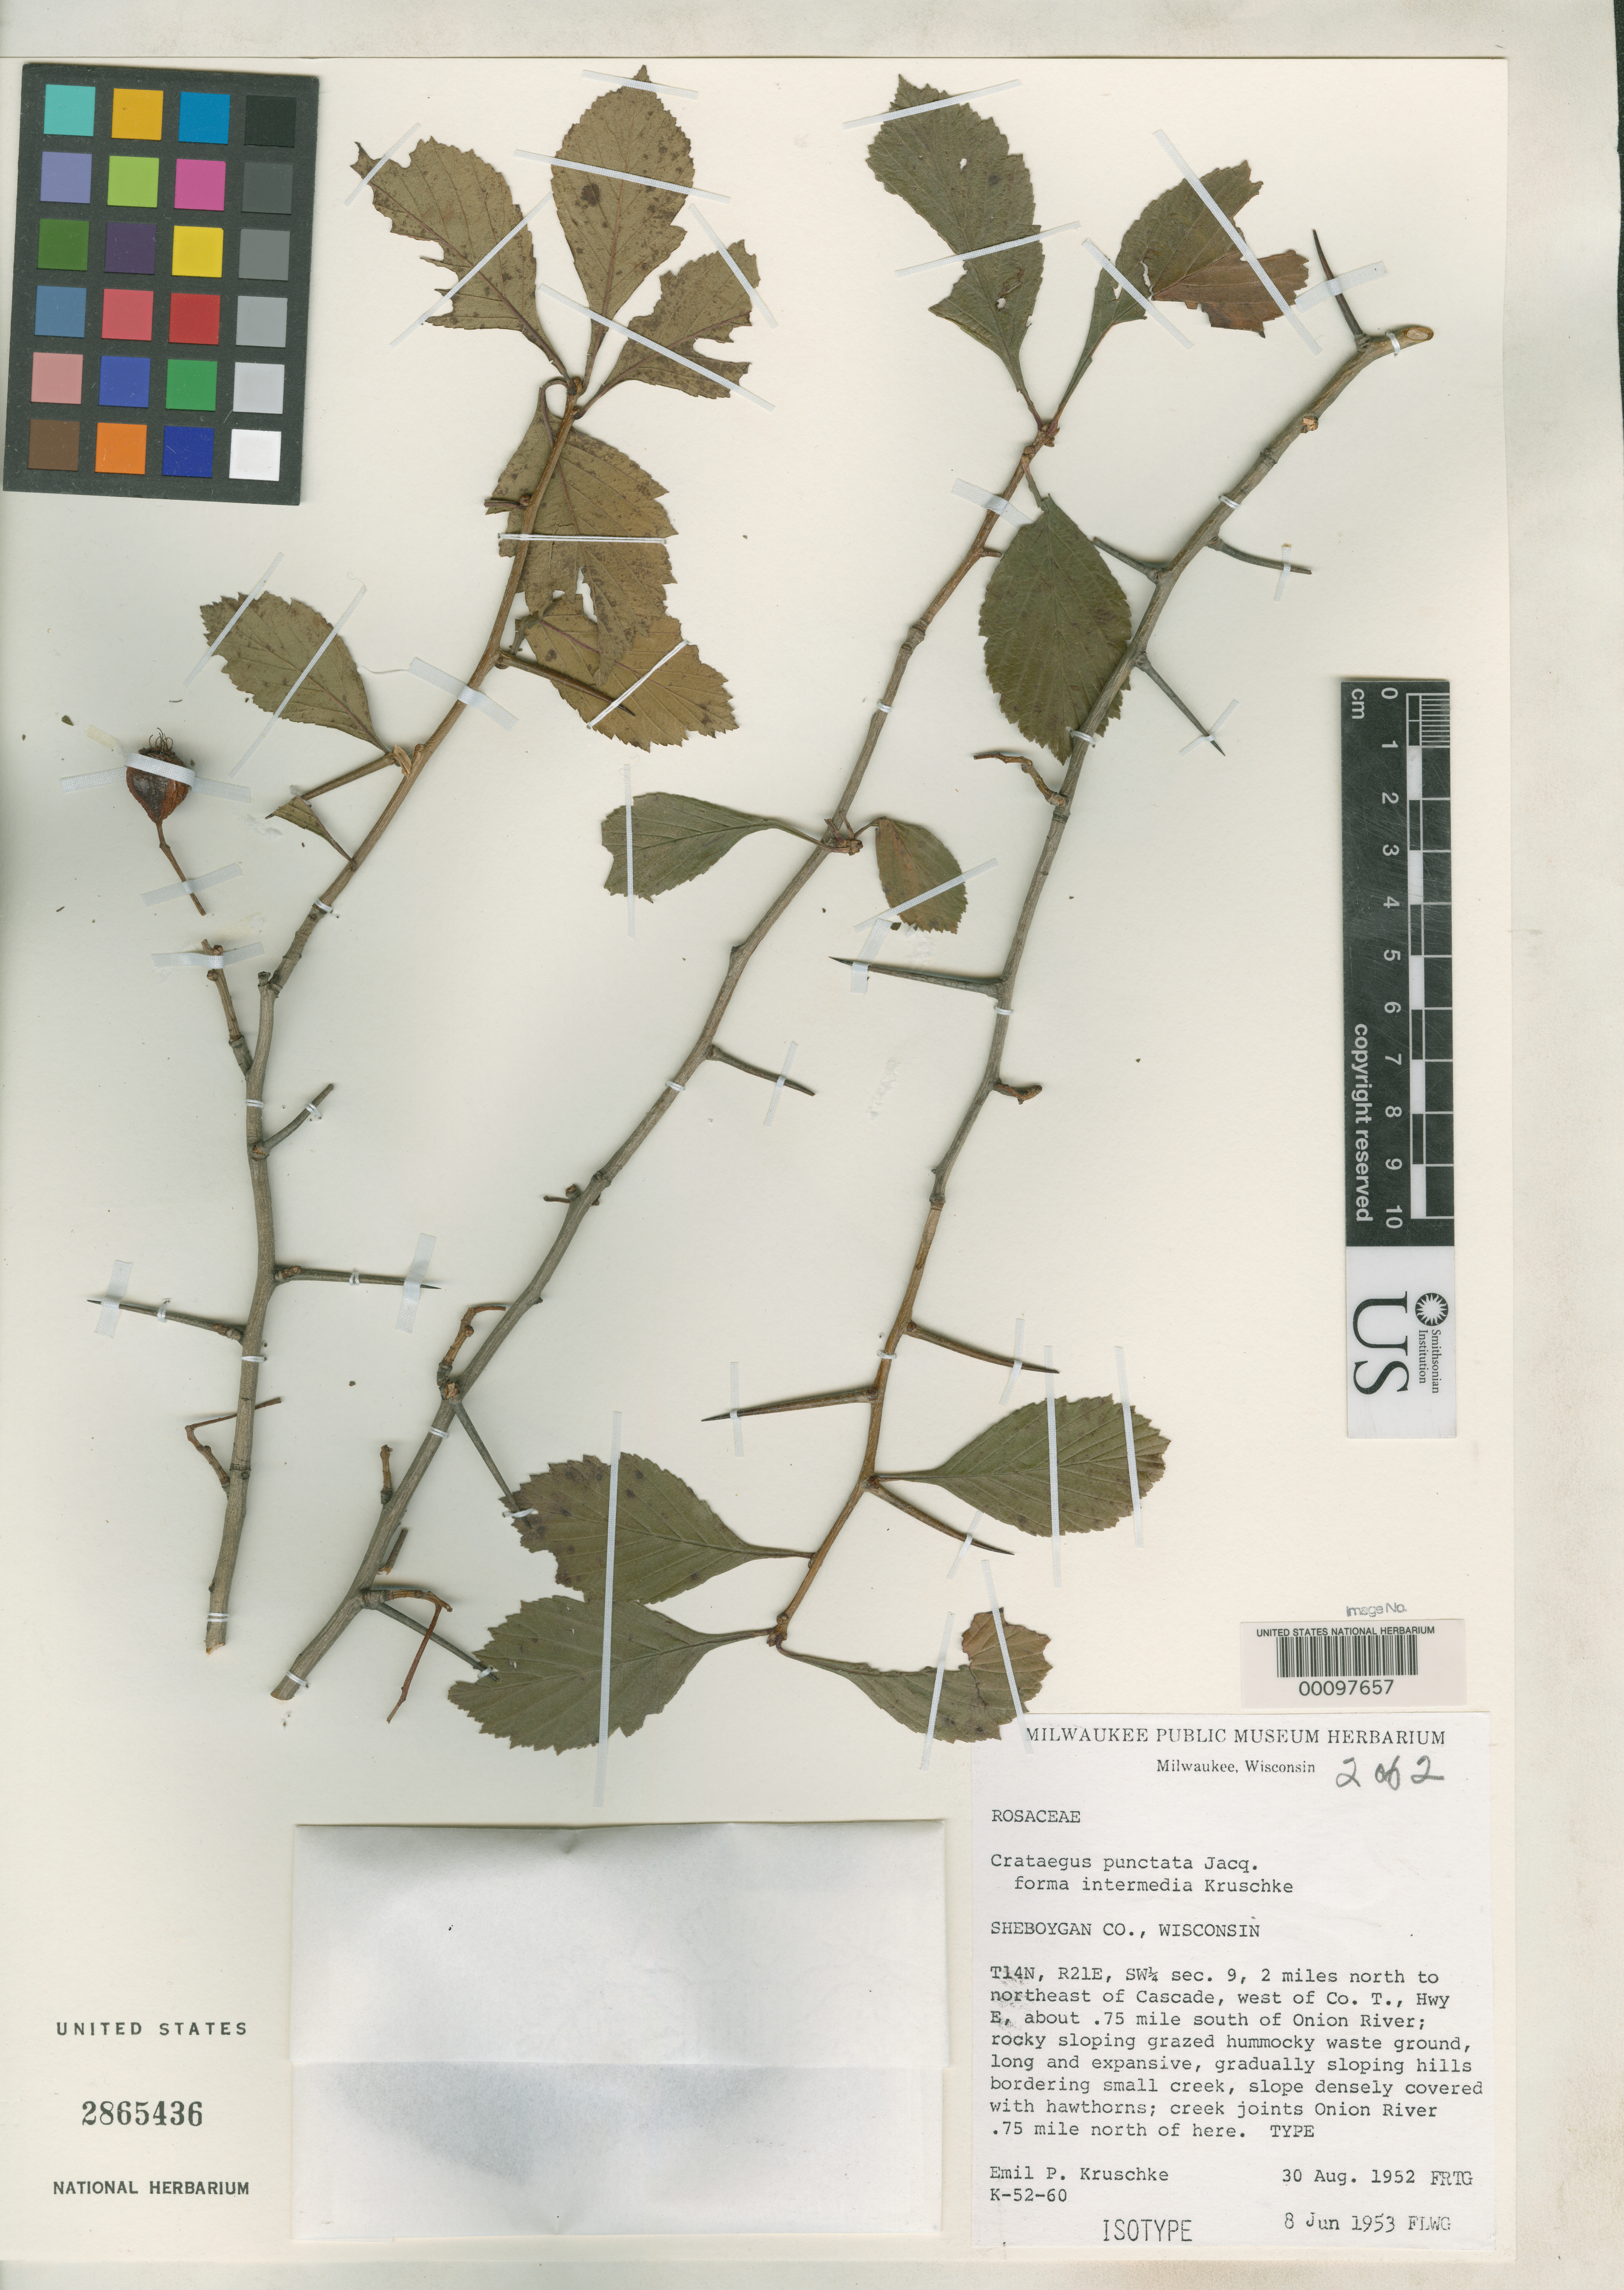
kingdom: Plantae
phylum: Tracheophyta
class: Magnoliopsida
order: Rosales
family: Rosaceae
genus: Crataegus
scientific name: Crataegus punctata f. intermedia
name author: Kruschke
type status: Isotype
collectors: E. Kruschke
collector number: K-52-60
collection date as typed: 08 Jun 1953 and 30 Aug 1952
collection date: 1952-08-30,1953-06-08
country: United States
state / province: Wisconsin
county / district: Sheboygan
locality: North-northwest of Cascade.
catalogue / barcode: US 2865436